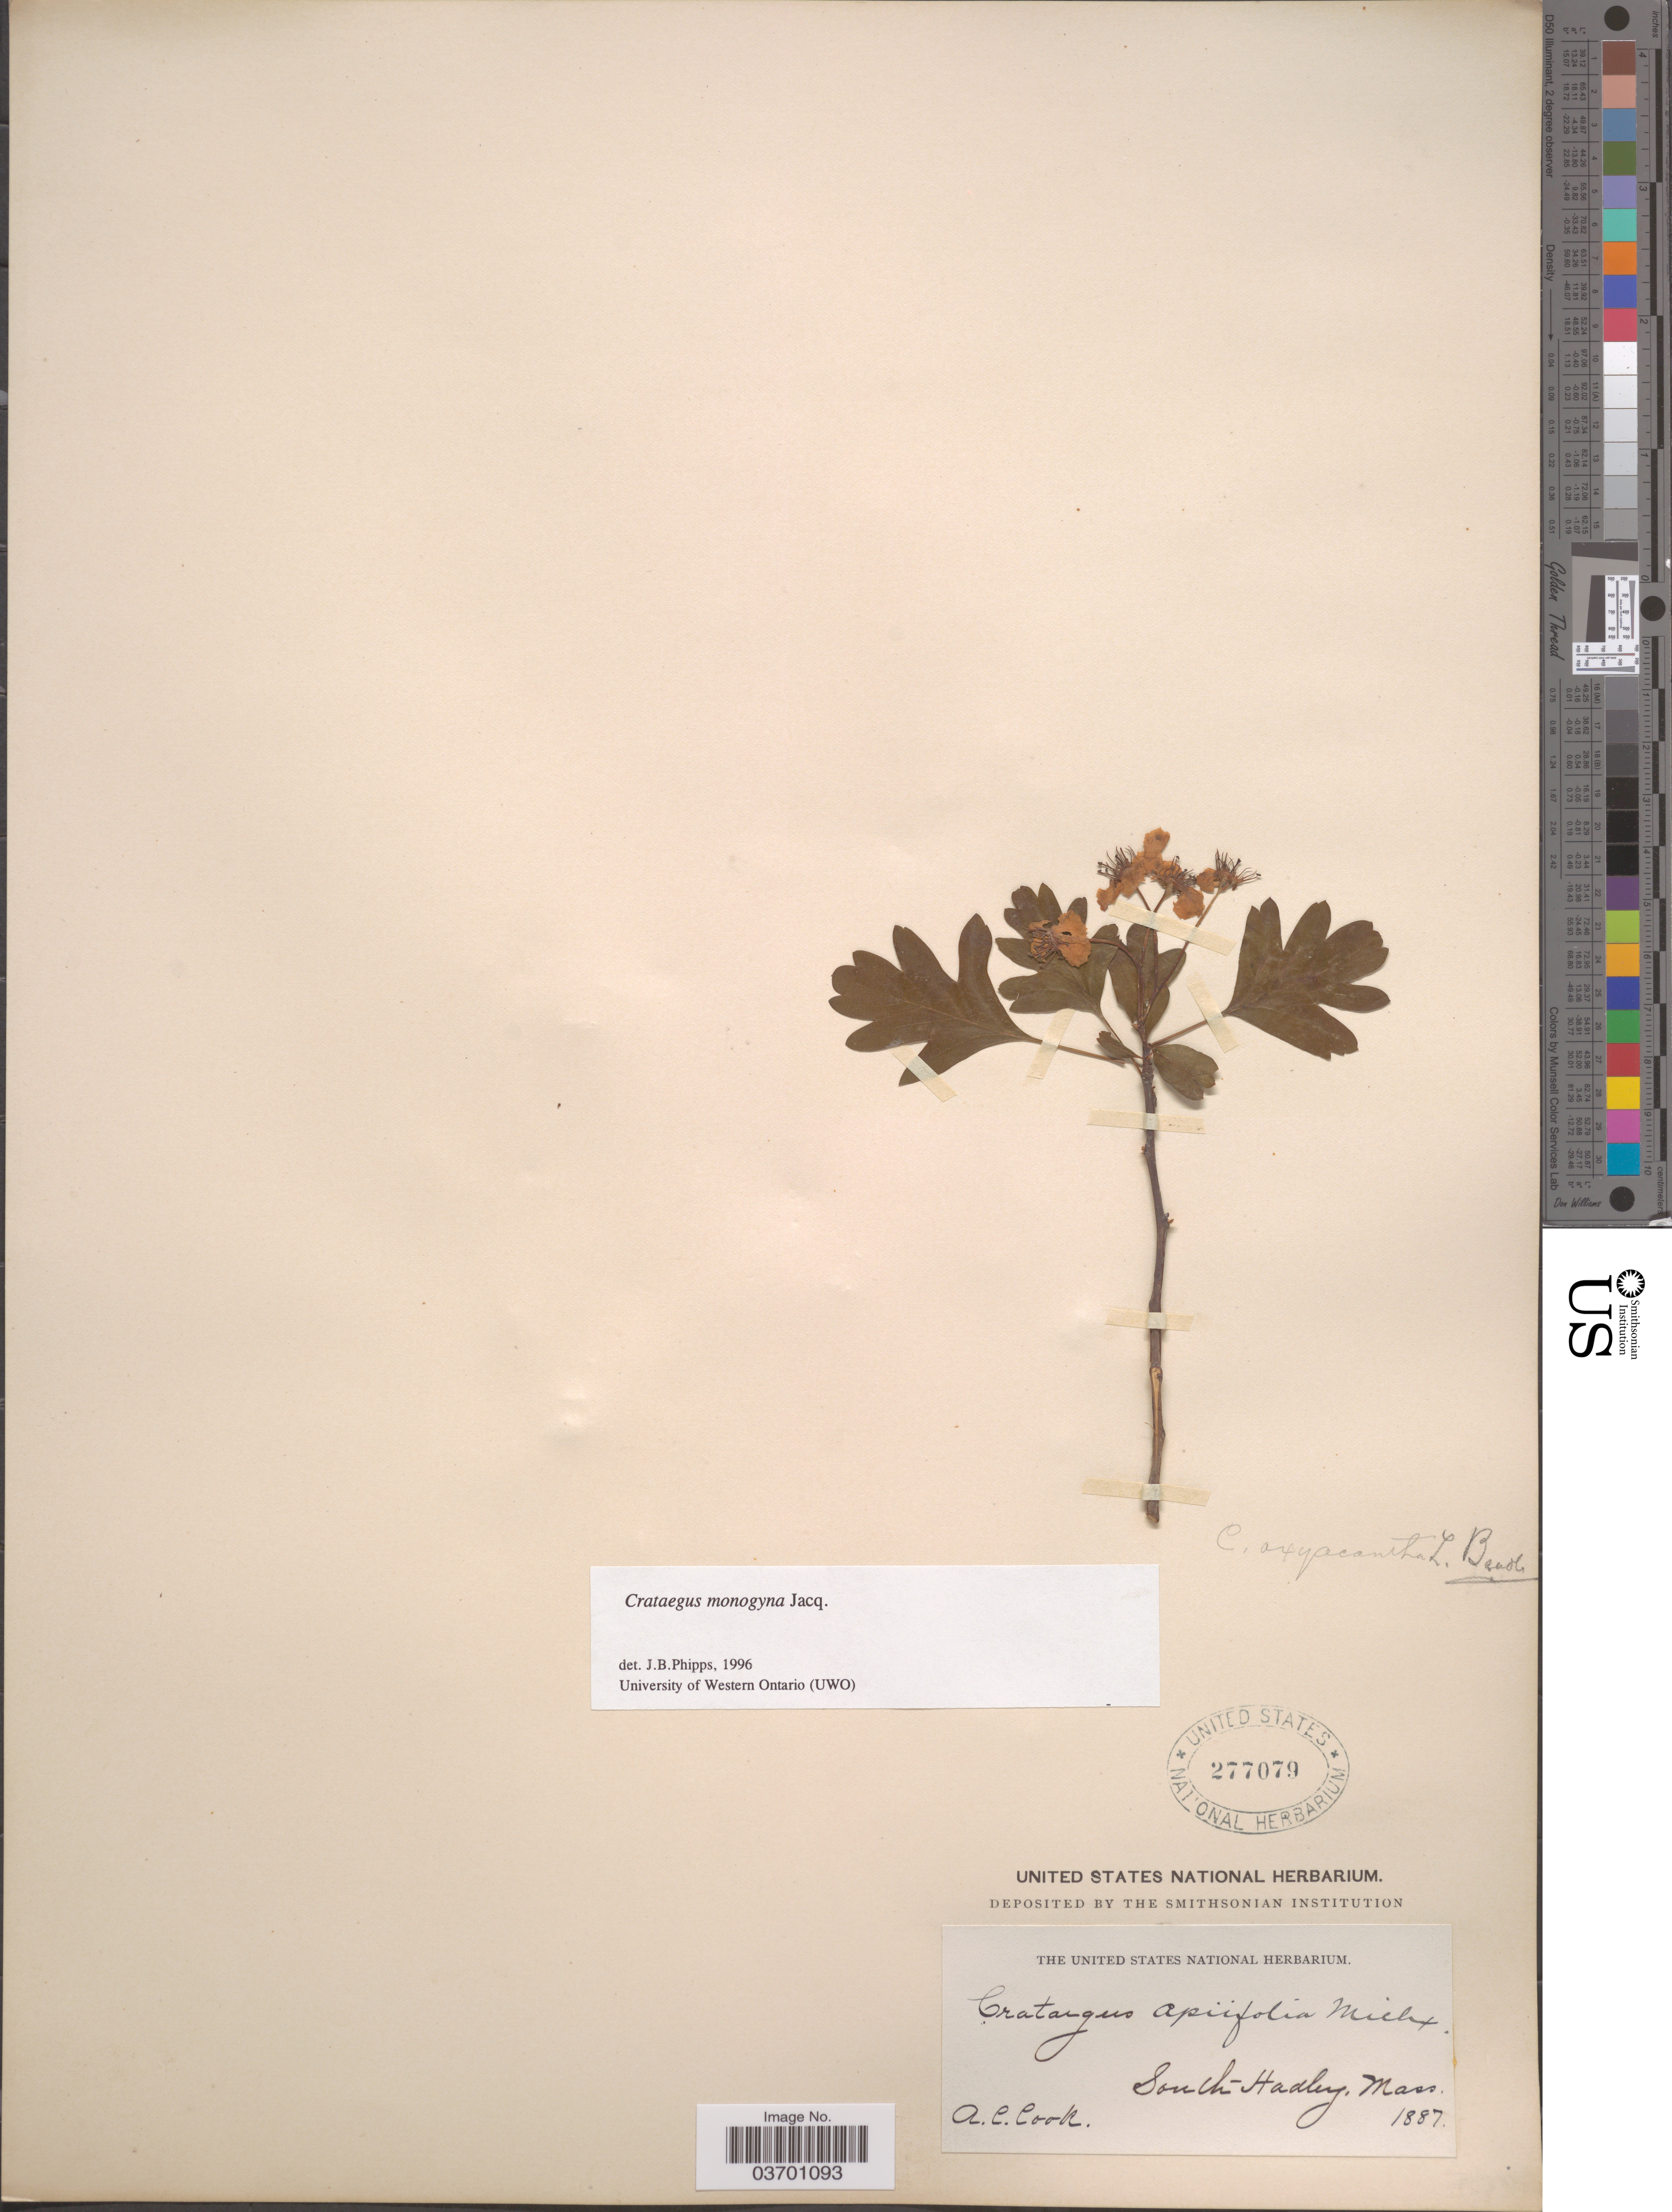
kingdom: Plantae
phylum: Tracheophyta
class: Magnoliopsida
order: Rosales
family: Rosaceae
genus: Crataegus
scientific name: Crataegus monogyna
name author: Lindin.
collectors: A. Cook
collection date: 1887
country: United States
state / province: Massachusetts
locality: South Hadley.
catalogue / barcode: US 277079